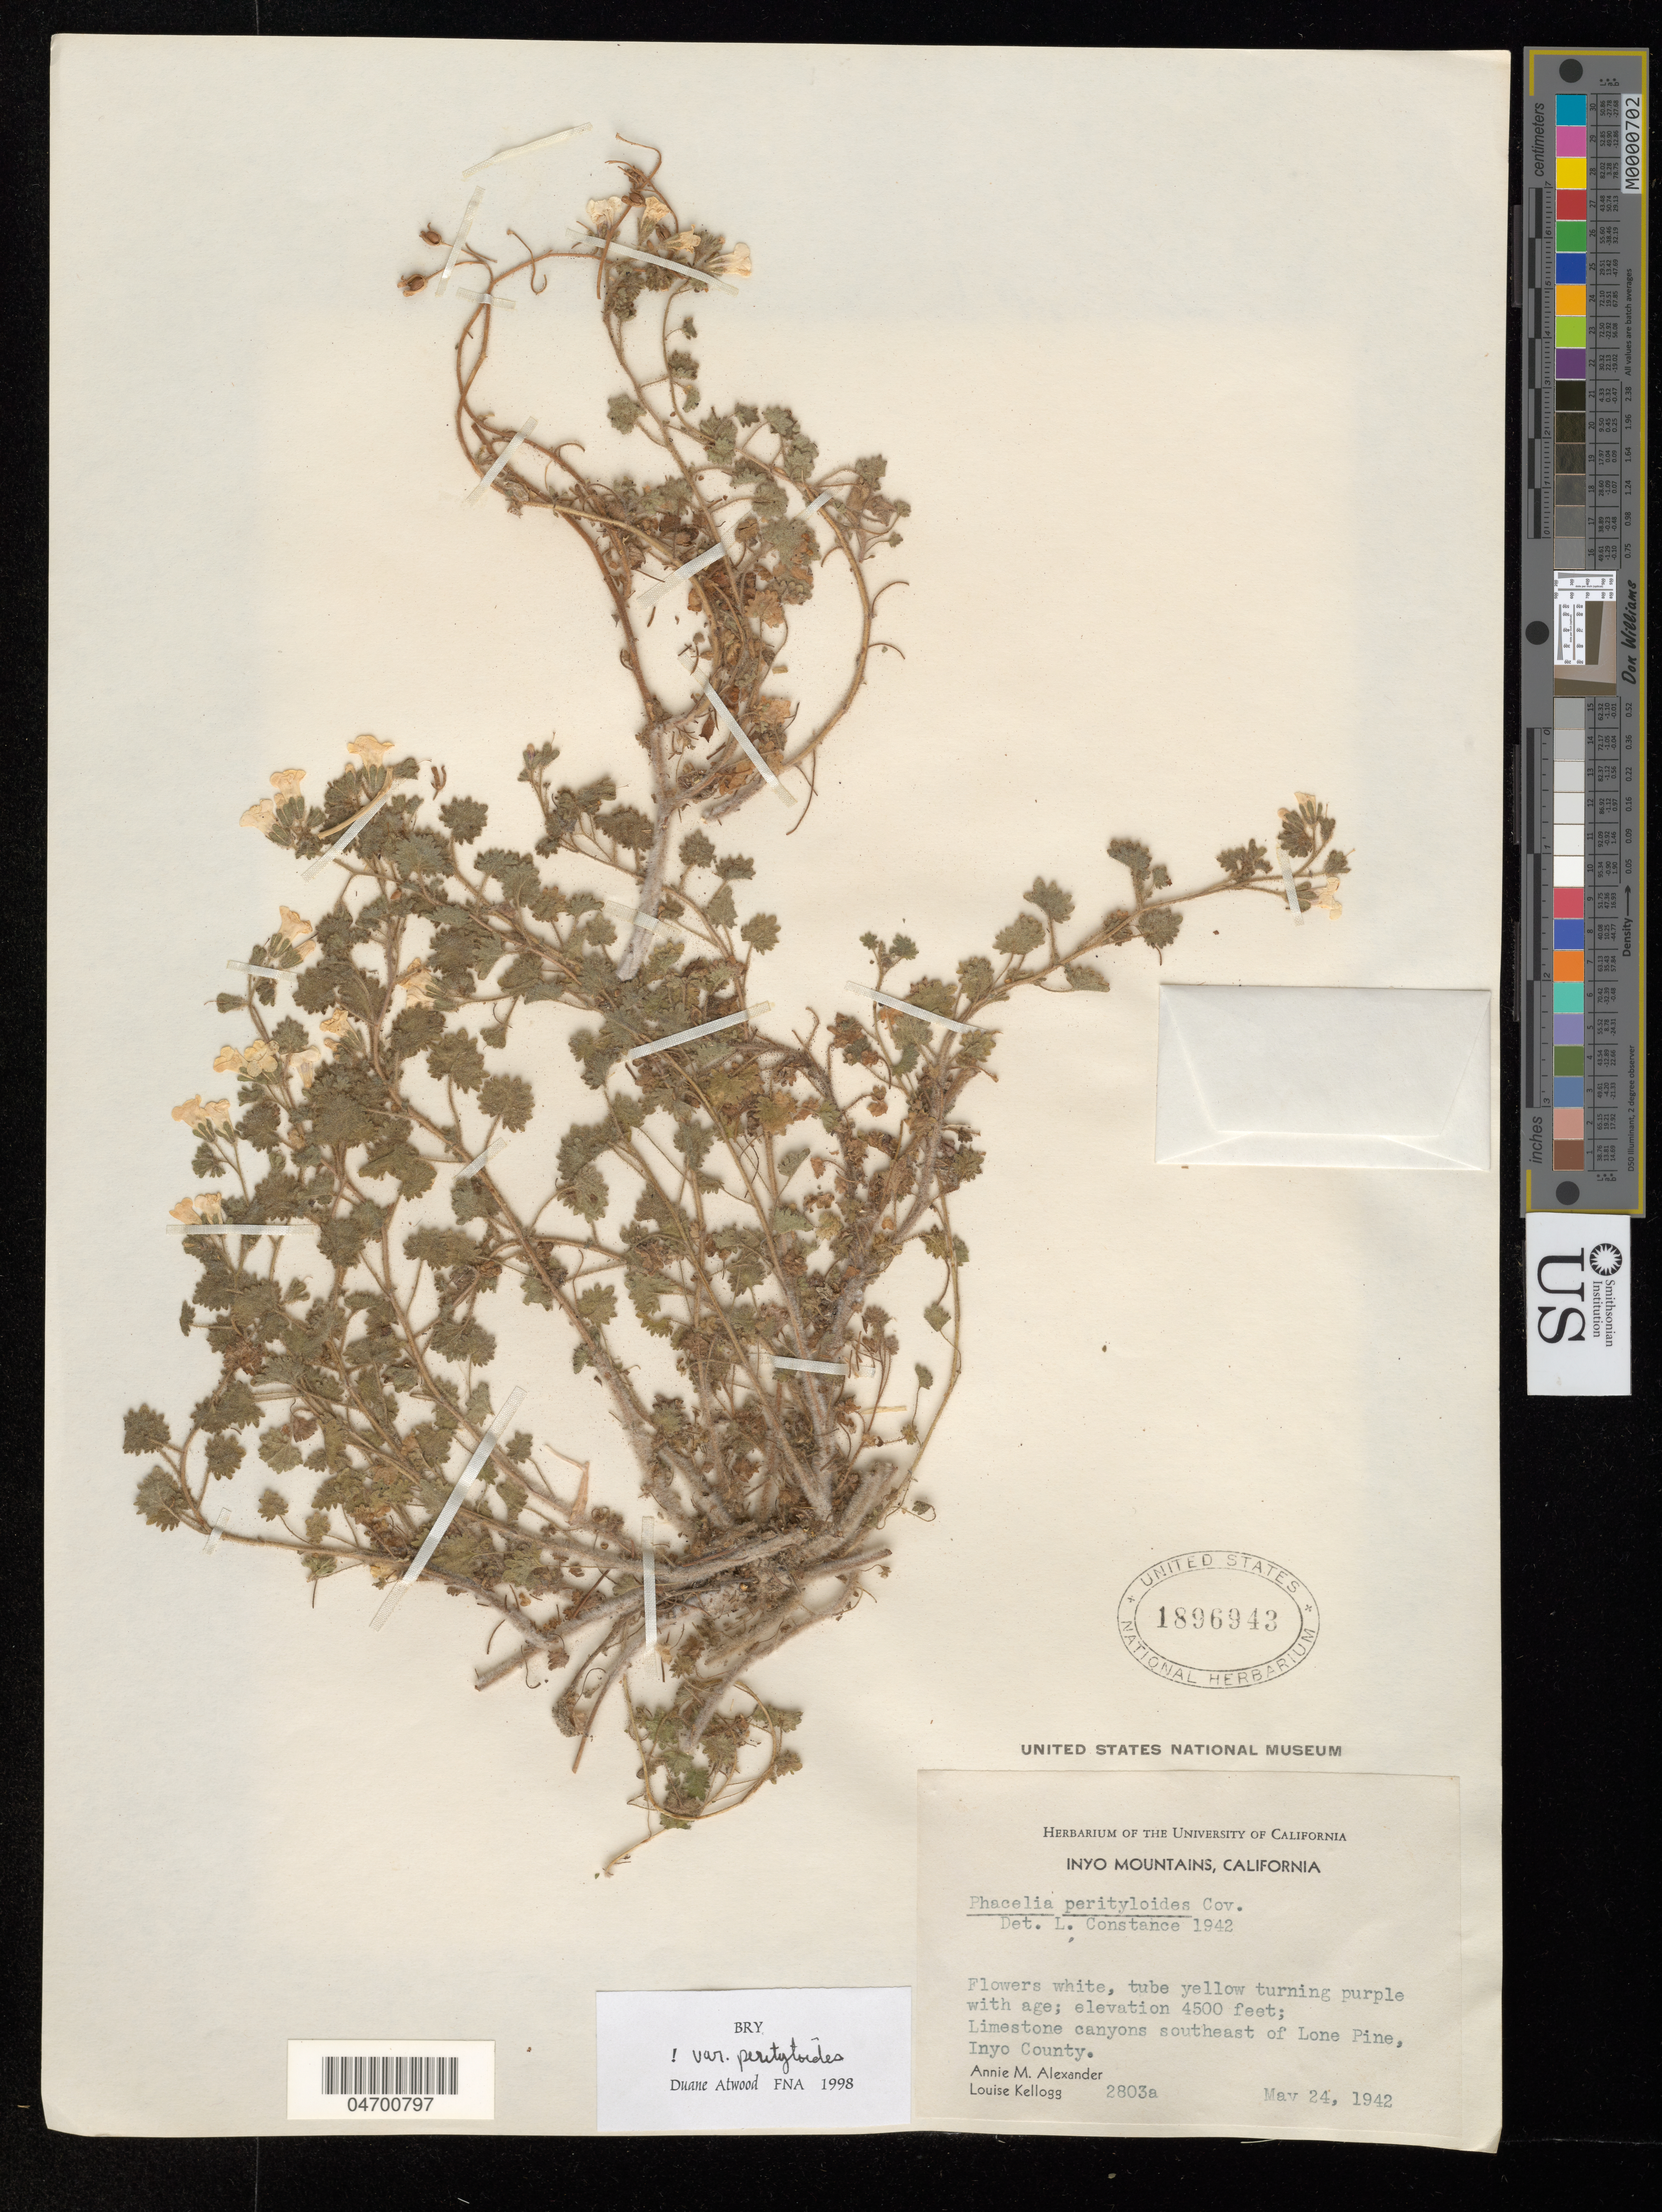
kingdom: Plantae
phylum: Tracheophyta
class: Magnoliopsida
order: Boraginales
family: Hydrophyllaceae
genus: Phacelia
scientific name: Phacelia perityloides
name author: Coville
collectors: A. M. Alexander & L. Kellogg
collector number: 2803a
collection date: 1942-05-24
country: United States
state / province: California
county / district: Inyo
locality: Inyo Mountains. Limestone canyons southeast of Lone Pine, Inyo County.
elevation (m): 1372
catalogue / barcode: US 1896943